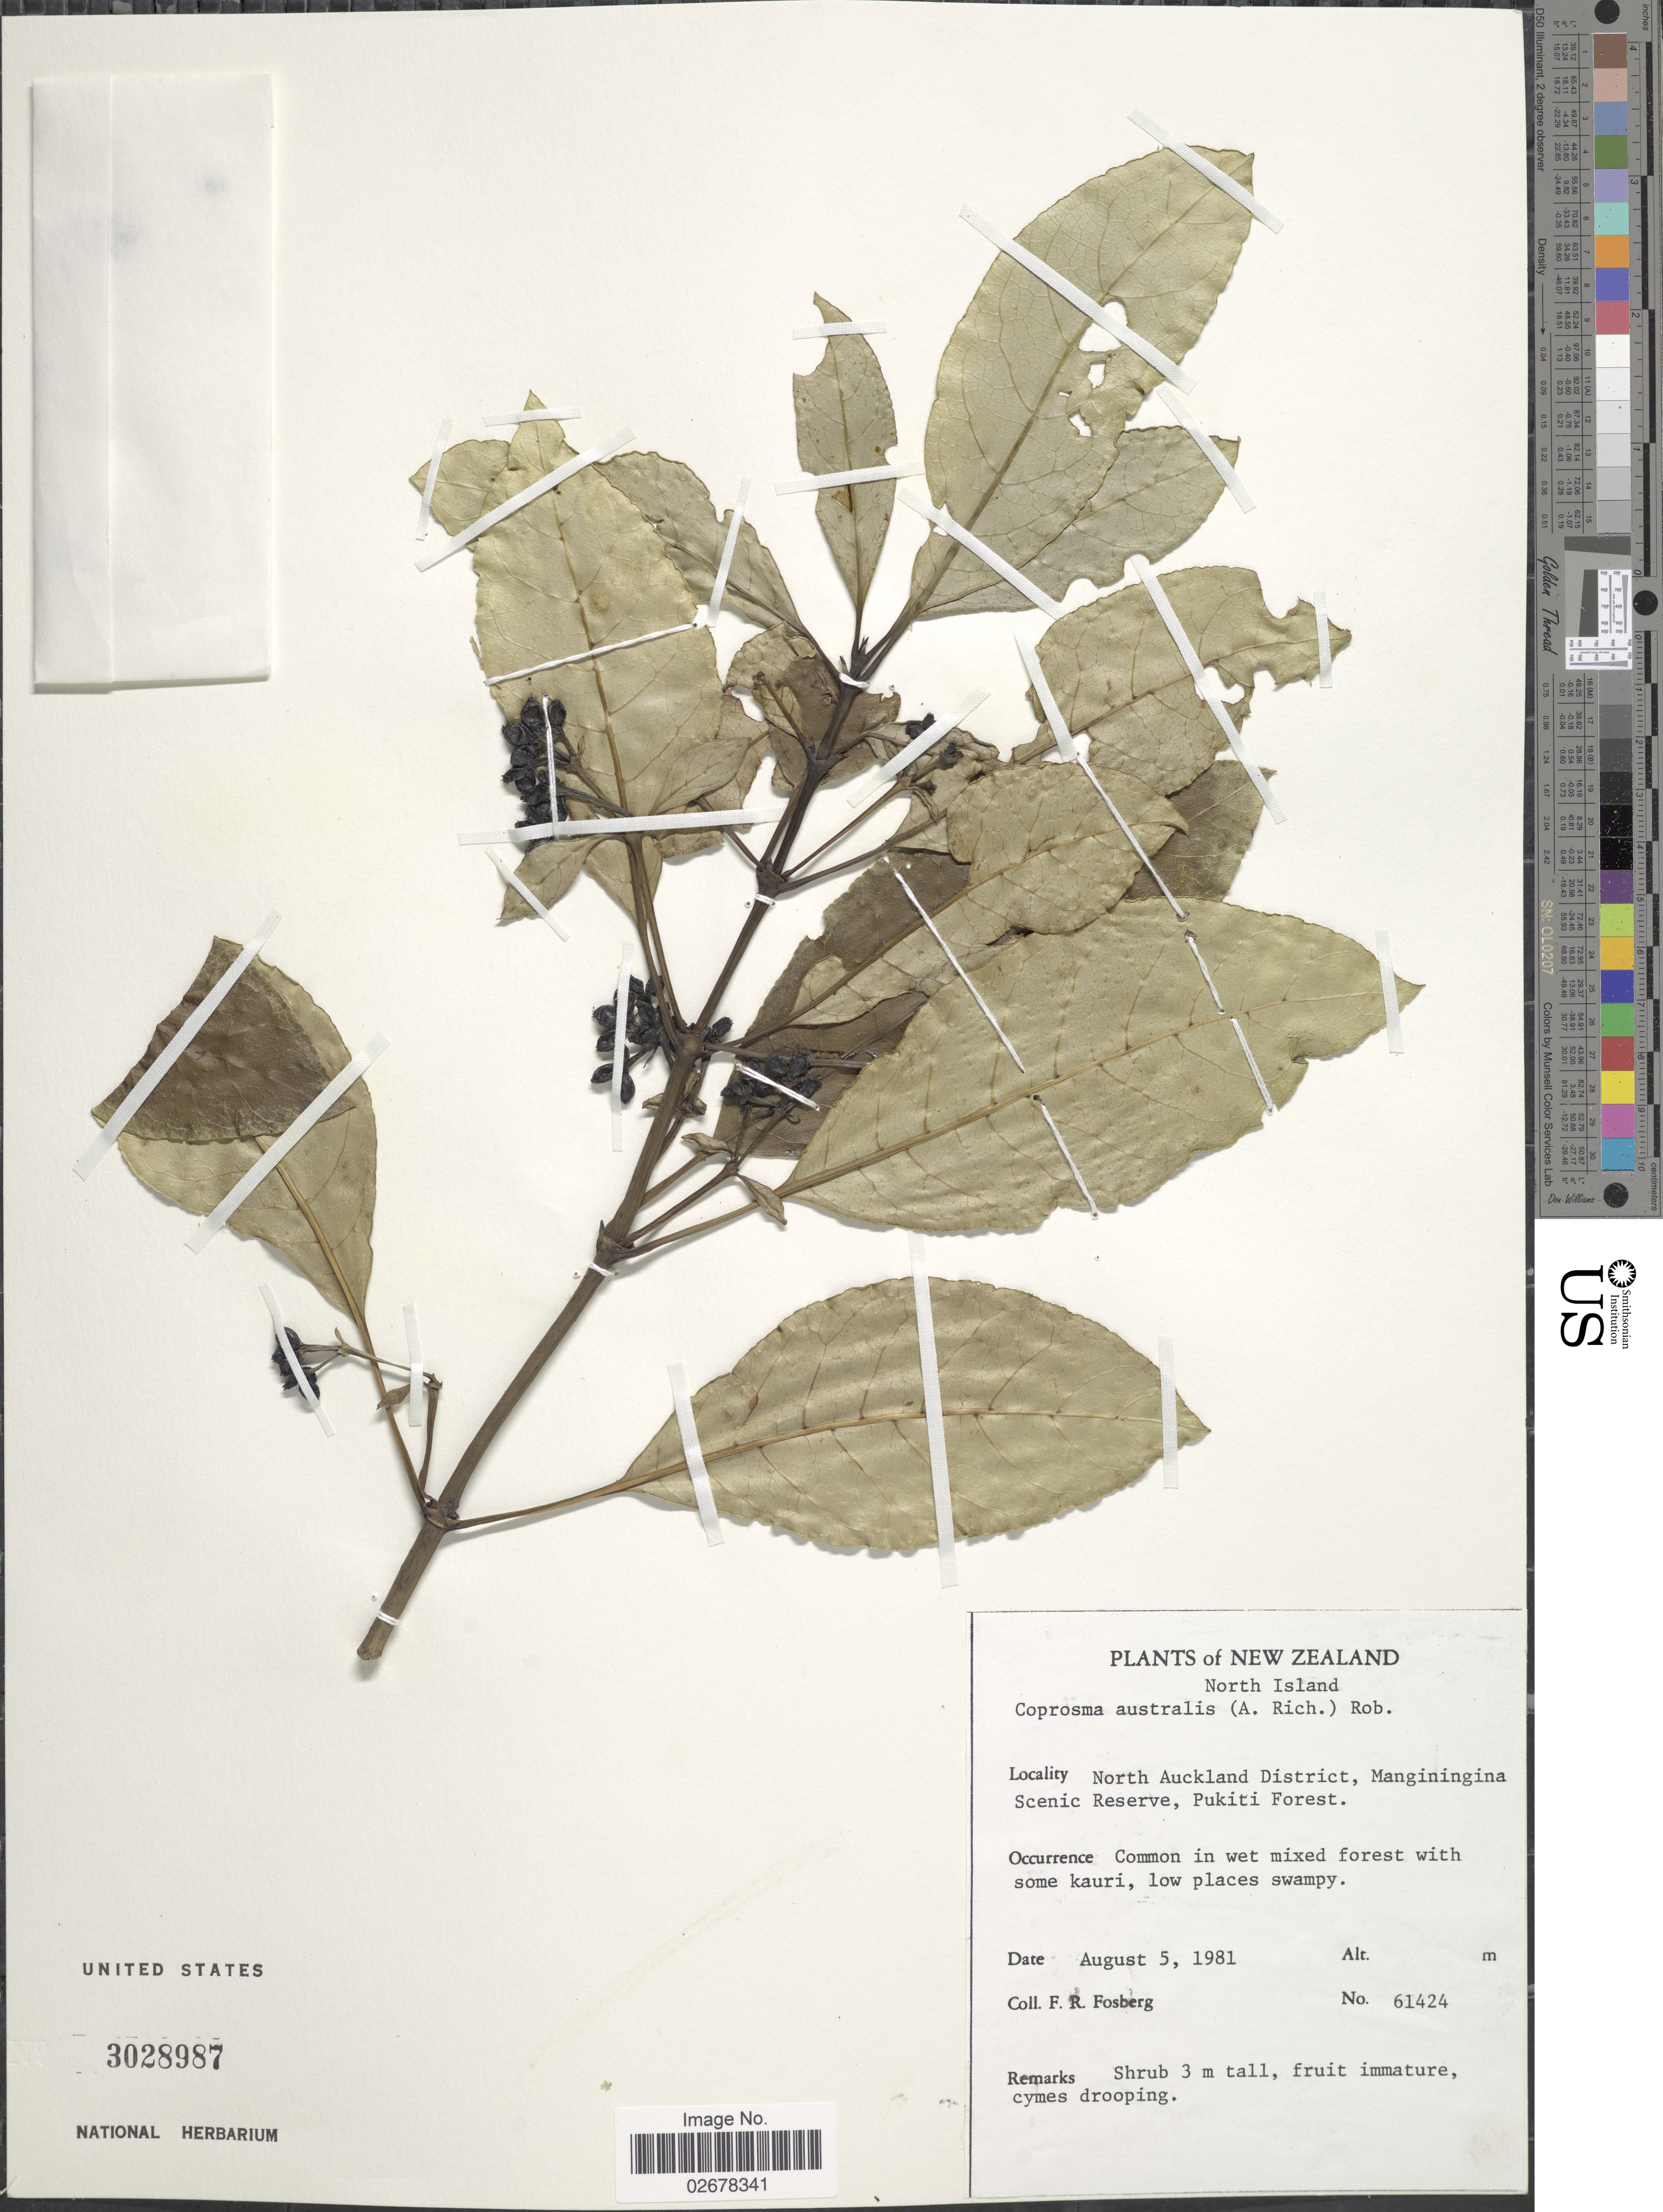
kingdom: Plantae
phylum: Tracheophyta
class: Magnoliopsida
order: Gentianales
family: Rubiaceae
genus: Coprosma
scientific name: Coprosma australis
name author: (A. Rich.) B.L. Rob.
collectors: F. R. Fosberg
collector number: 61424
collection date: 1981-08-05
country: New Zealand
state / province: Auckland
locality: North Island, North Auckland District, Manginingina Scenic Reserve, Pukiti Forest, low places swampy.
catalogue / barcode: US 3028987